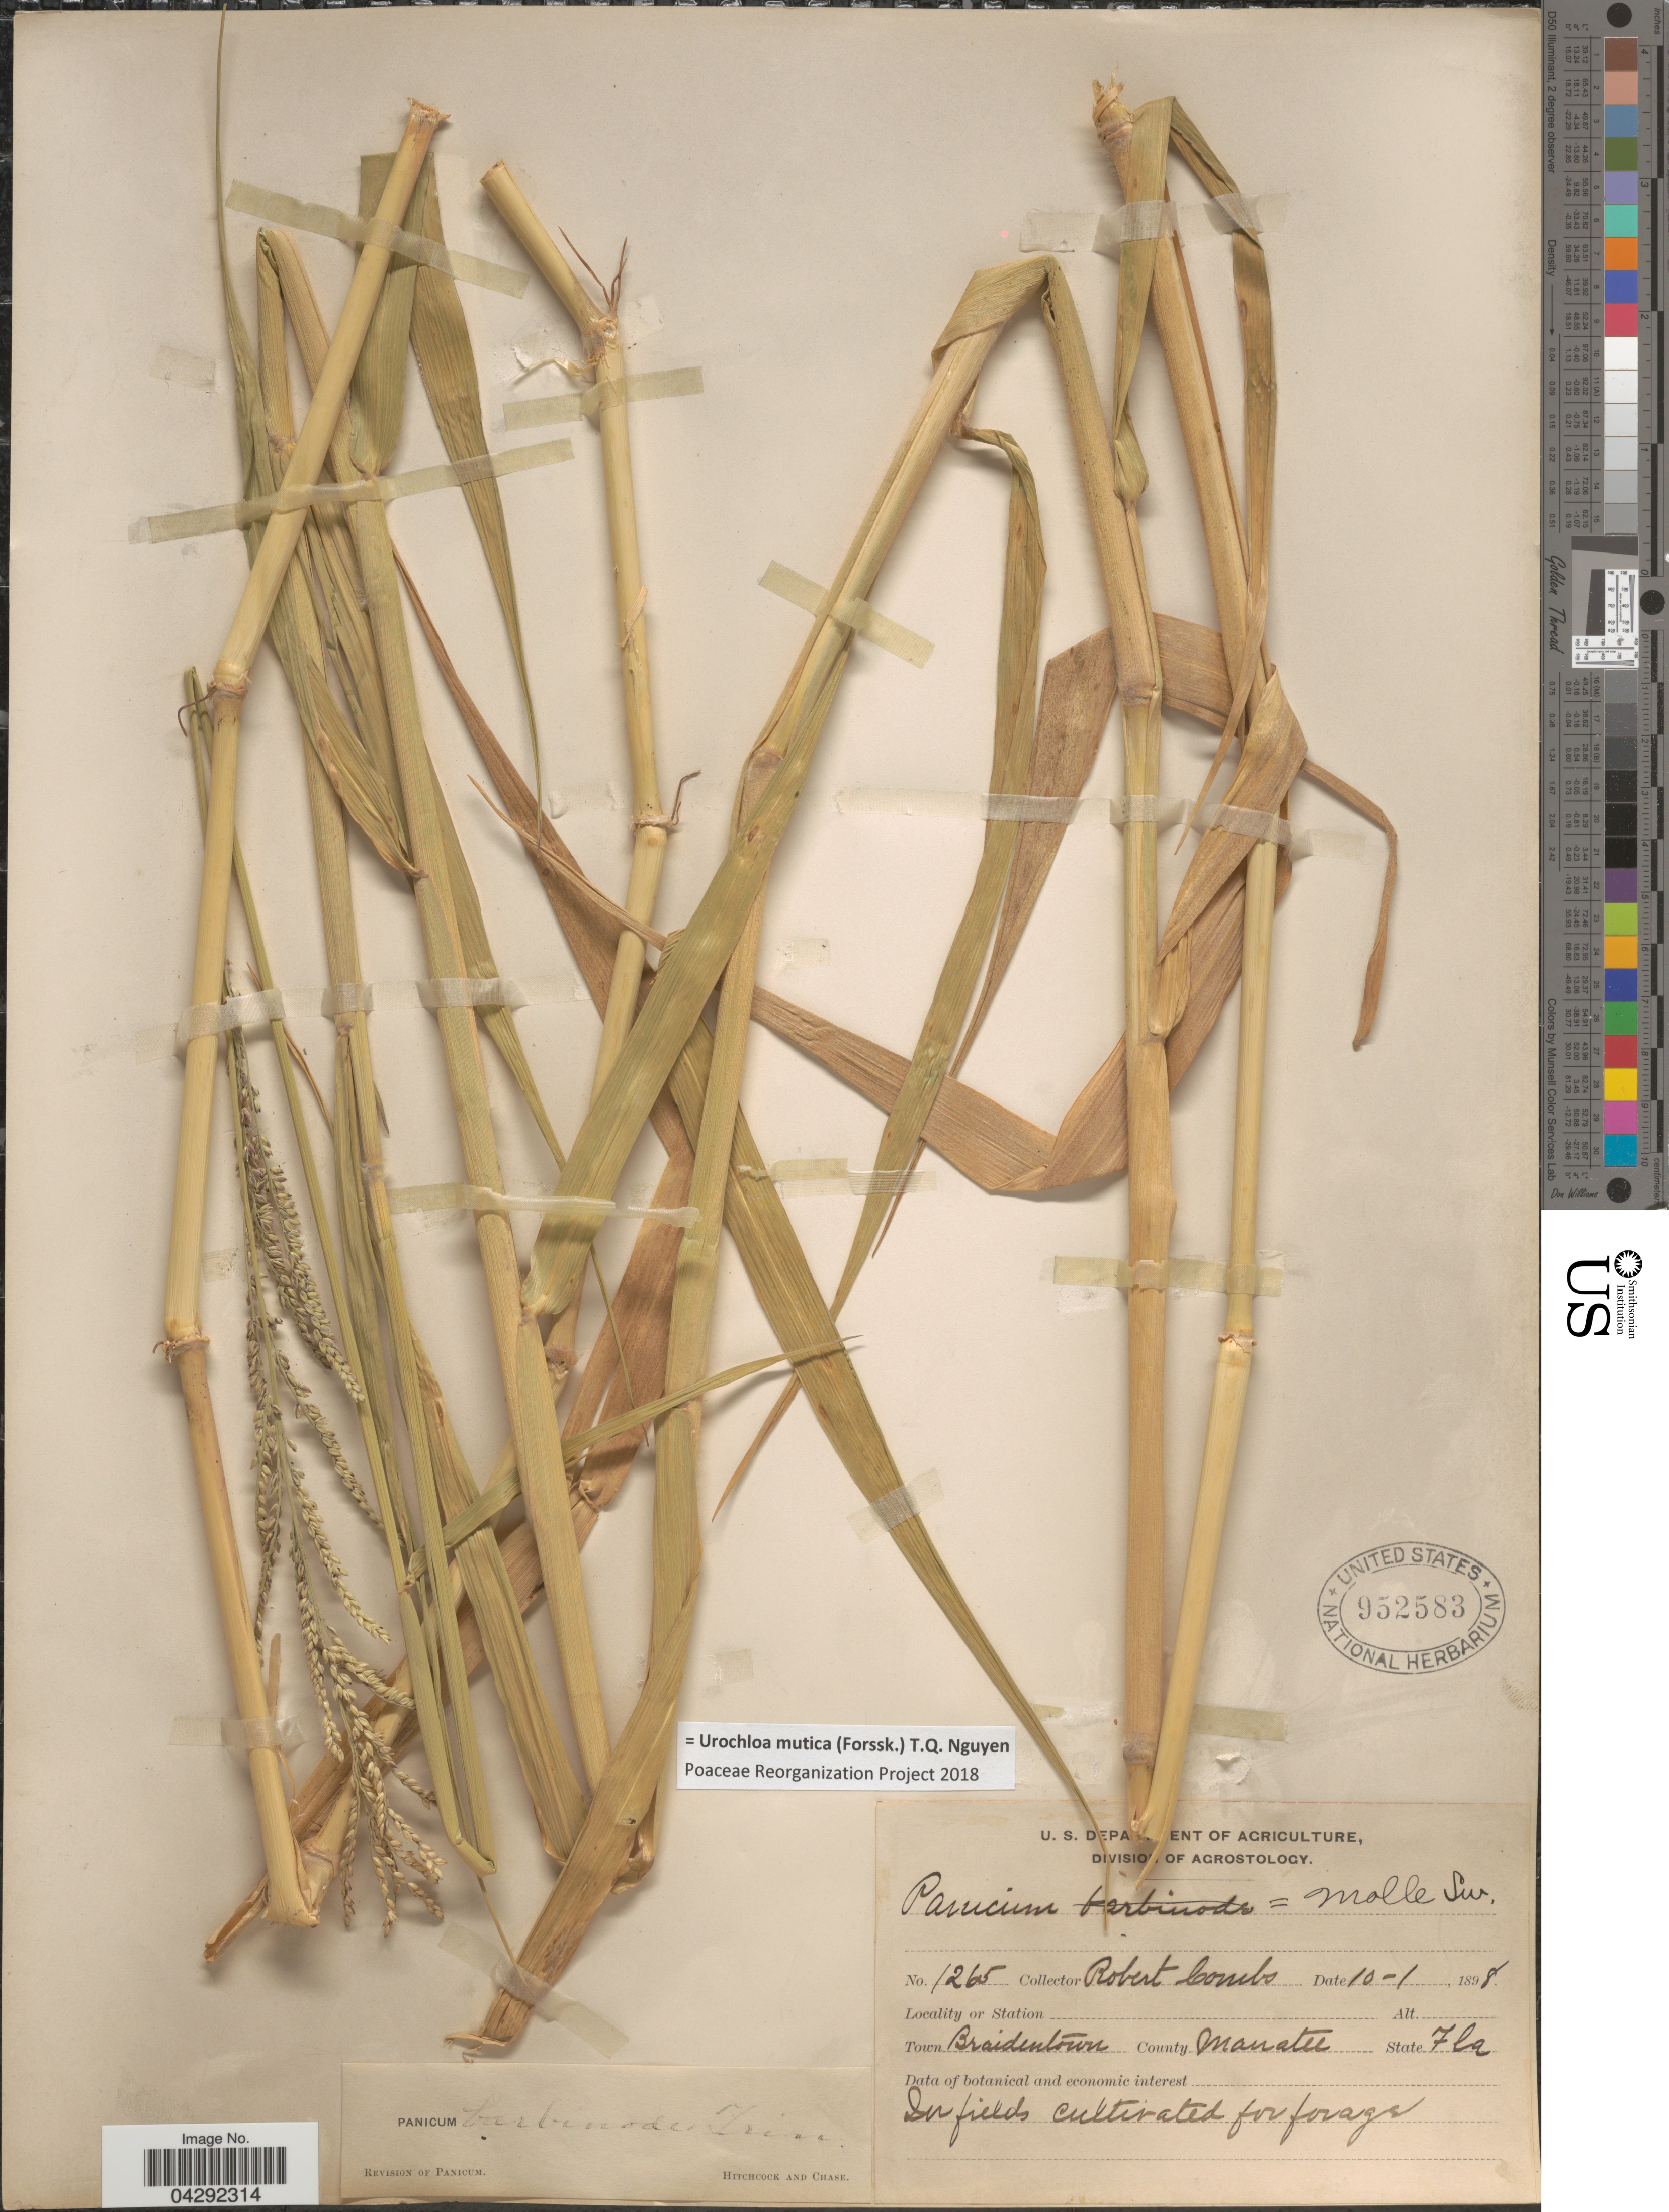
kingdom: Plantae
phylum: Tracheophyta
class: Liliopsida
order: Poales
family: Poaceae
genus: Urochloa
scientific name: Urochloa mutica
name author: (Forssk.) T.Q. Nguyen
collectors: R. Combs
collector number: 1265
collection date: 1898-10-01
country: United States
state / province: Florida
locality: Town Braidentown. County Manatee. In fields cultivated for forage.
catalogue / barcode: US 952583